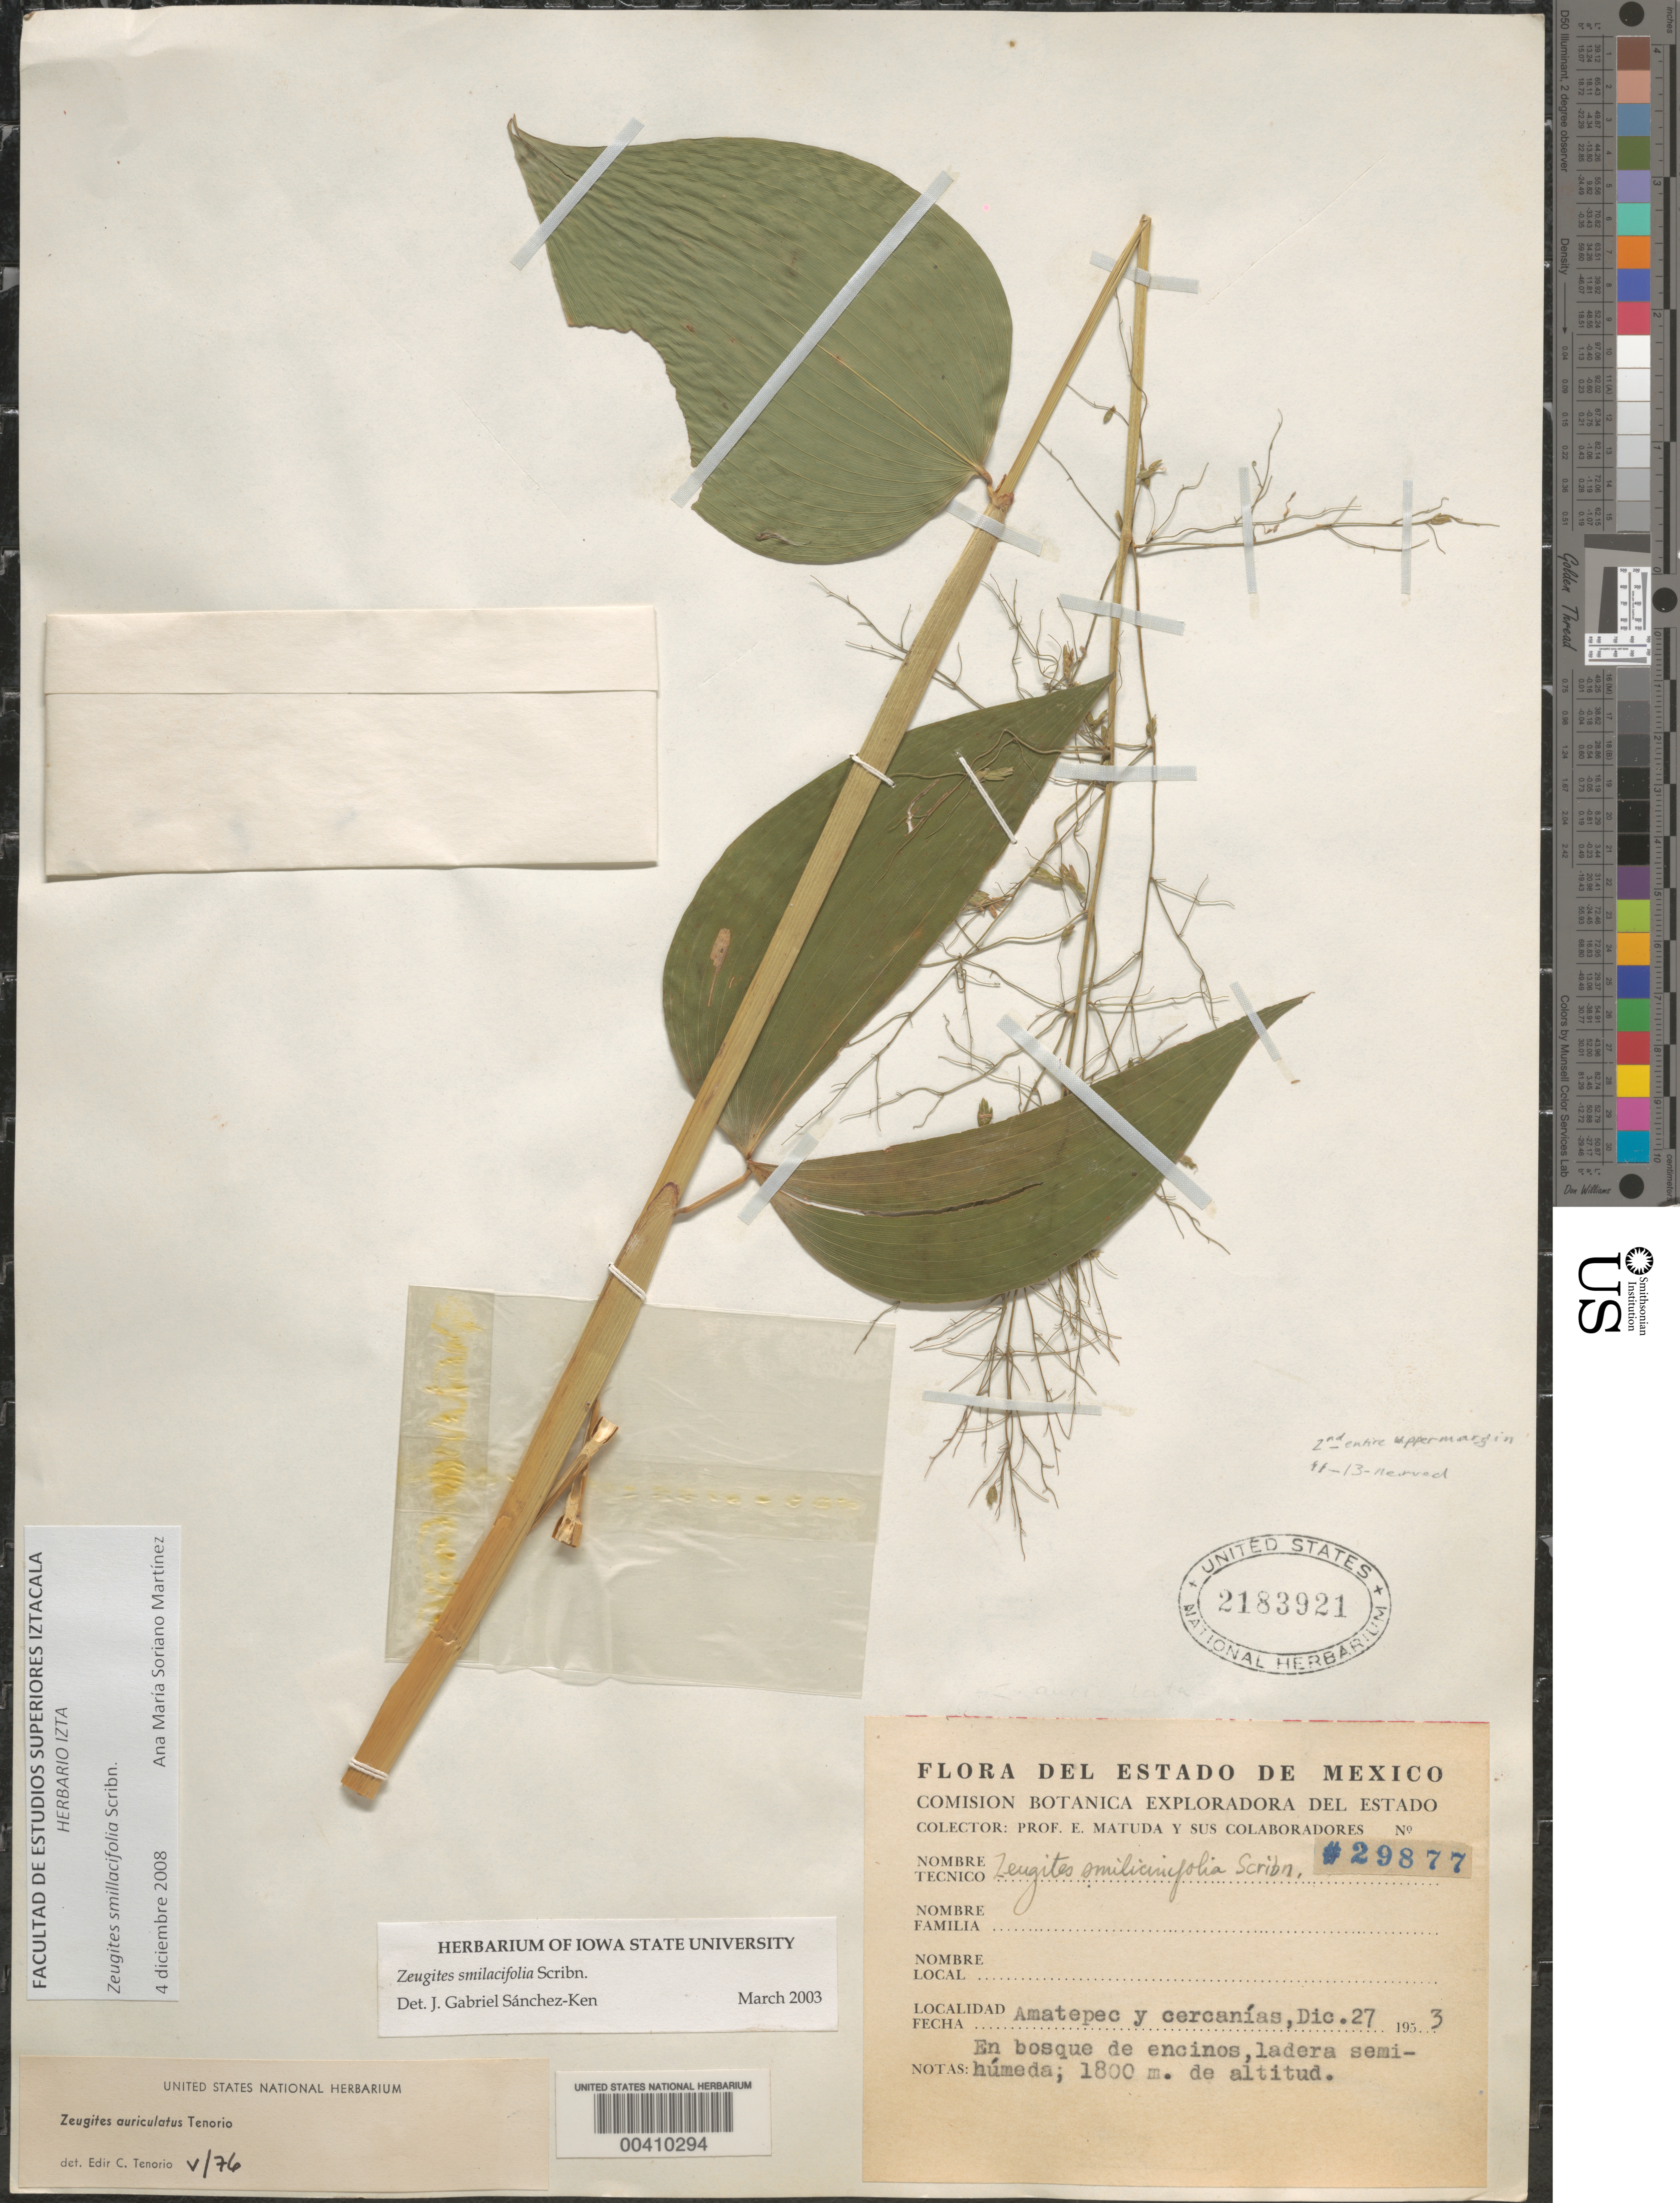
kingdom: Plantae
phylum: Tracheophyta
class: Liliopsida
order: Poales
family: Poaceae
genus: Zeugites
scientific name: Zeugites smilacifolius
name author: Scribn.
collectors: E. Matuda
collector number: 29877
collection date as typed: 27 Dec 1953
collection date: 1953-12-27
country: Mexico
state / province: México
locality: Amatepec & vicinity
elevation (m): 1800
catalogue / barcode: US 2183921